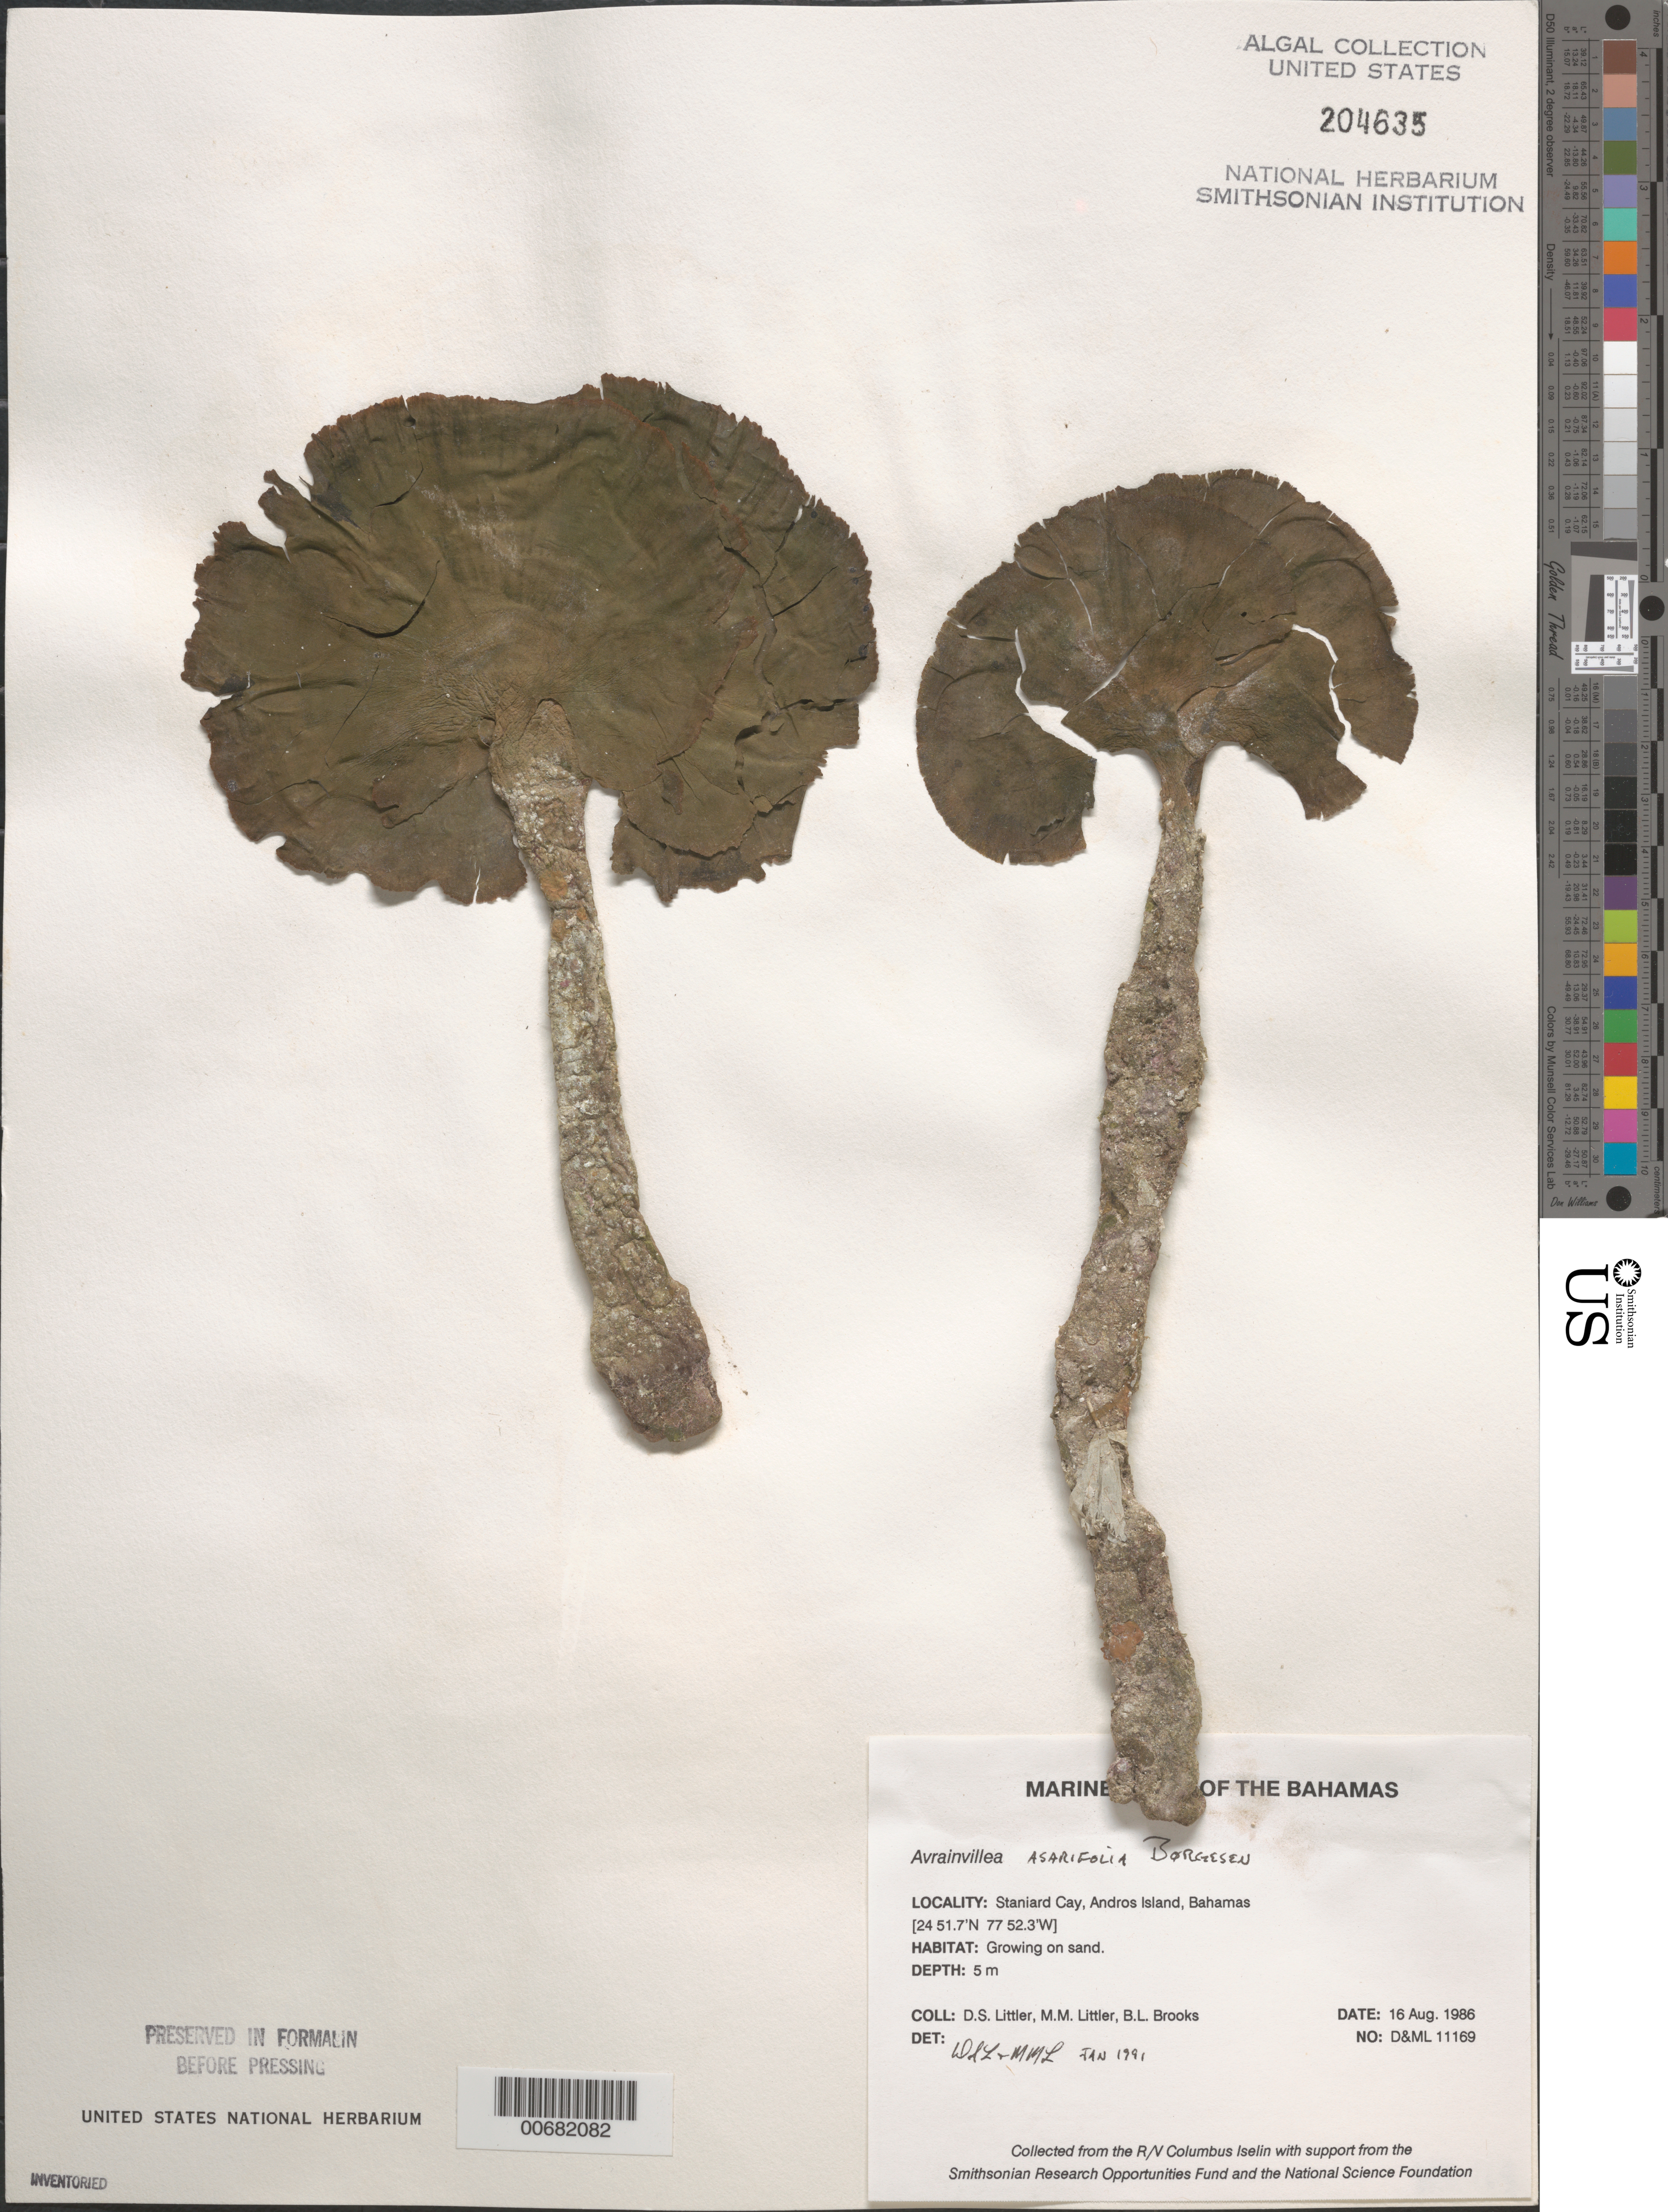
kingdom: Plantae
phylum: Chlorophyta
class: Ulvophyceae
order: Bryopsidales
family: Dichotomosiphonaceae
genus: Avrainvillea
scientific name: Avrainvillea asarifolia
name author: Børgesen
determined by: Littler, D. S.; Littler, M. M.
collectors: D. S. Littler, M. M. Littler & B. Brooks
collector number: D&ML 11169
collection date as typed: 16 Aug 1986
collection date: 1986-08-16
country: Bahamas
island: Staniard Cay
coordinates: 24 51.7' N, 77 52.3' W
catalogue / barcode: US 204635